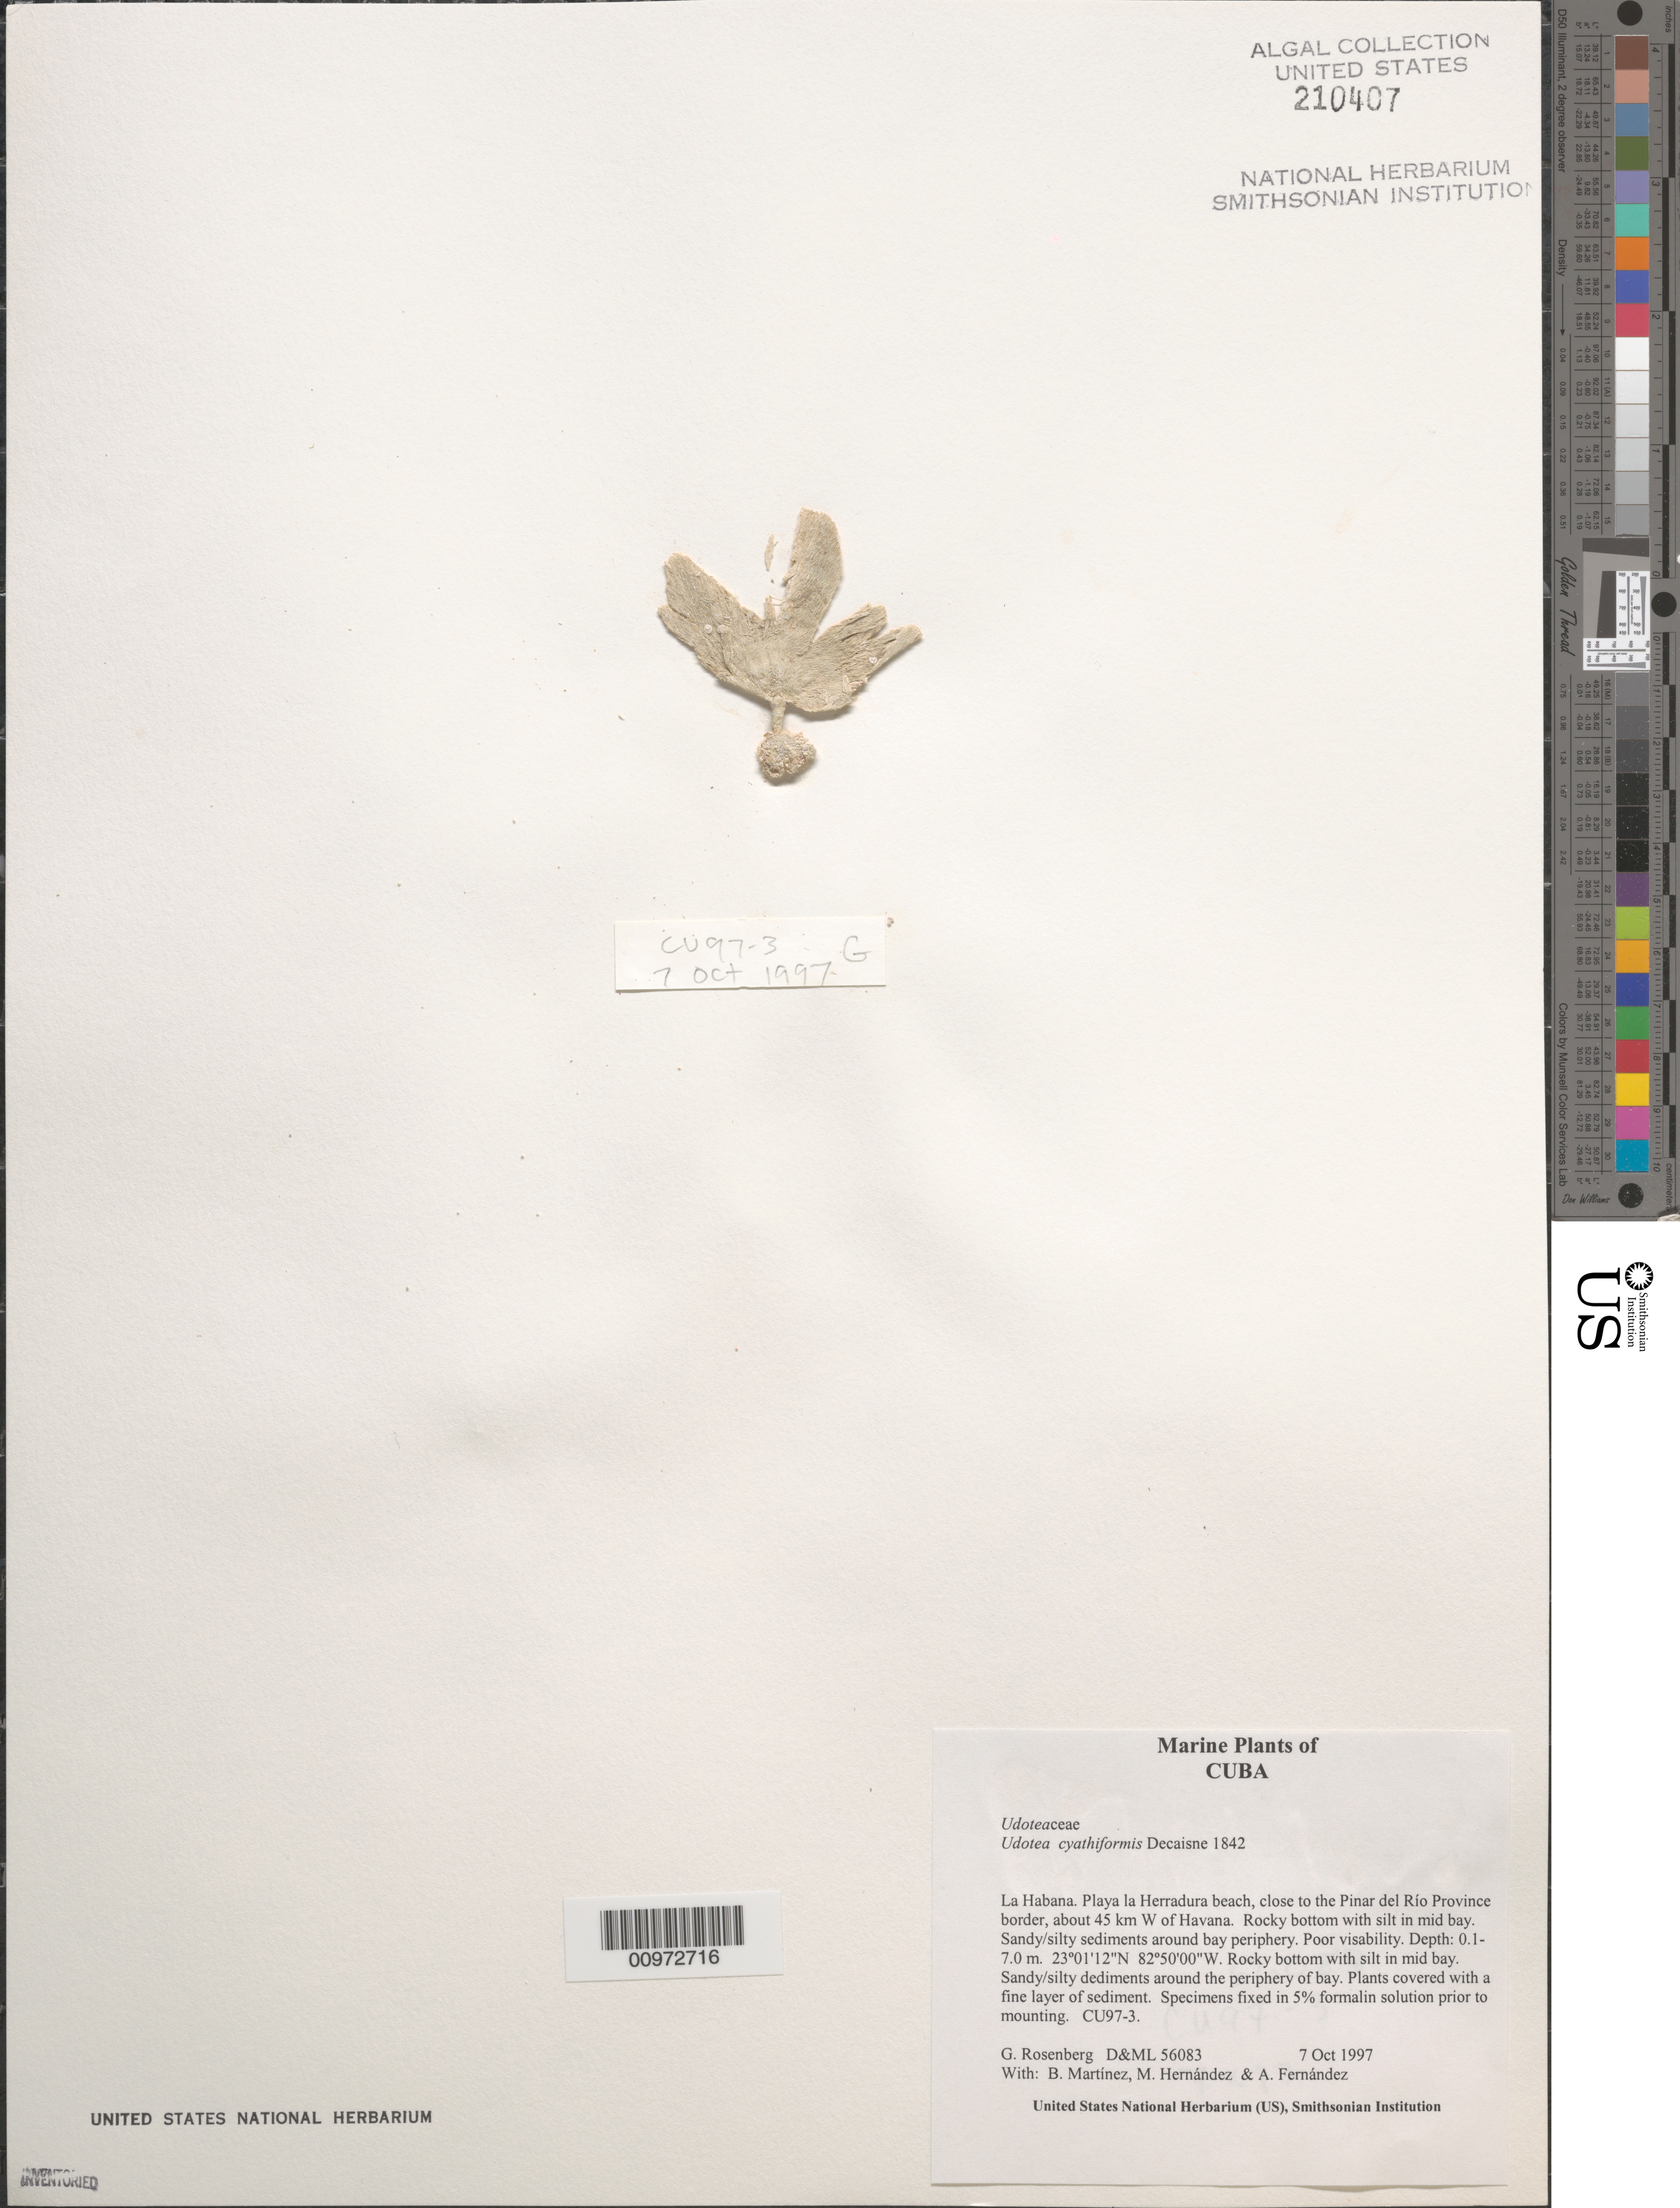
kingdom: Plantae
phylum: Chlorophyta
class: Ulvophyceae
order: Bryopsidales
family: Udoteaceae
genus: Udotea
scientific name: Udotea cyathiformis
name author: Decne.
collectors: G. Rosenberg, B. Martinez, M. Hernandez & A. Fernandez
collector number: D&ML 56083 & CU97-3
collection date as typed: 07 Oct 1997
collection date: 1997-10-07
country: Cuba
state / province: La Habana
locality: Playa la Herradura Beach, close to Pinar del Rio Province border, ca. 45 km west of Havana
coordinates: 23 01'12"N, 82 50'00"W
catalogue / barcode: US 210407